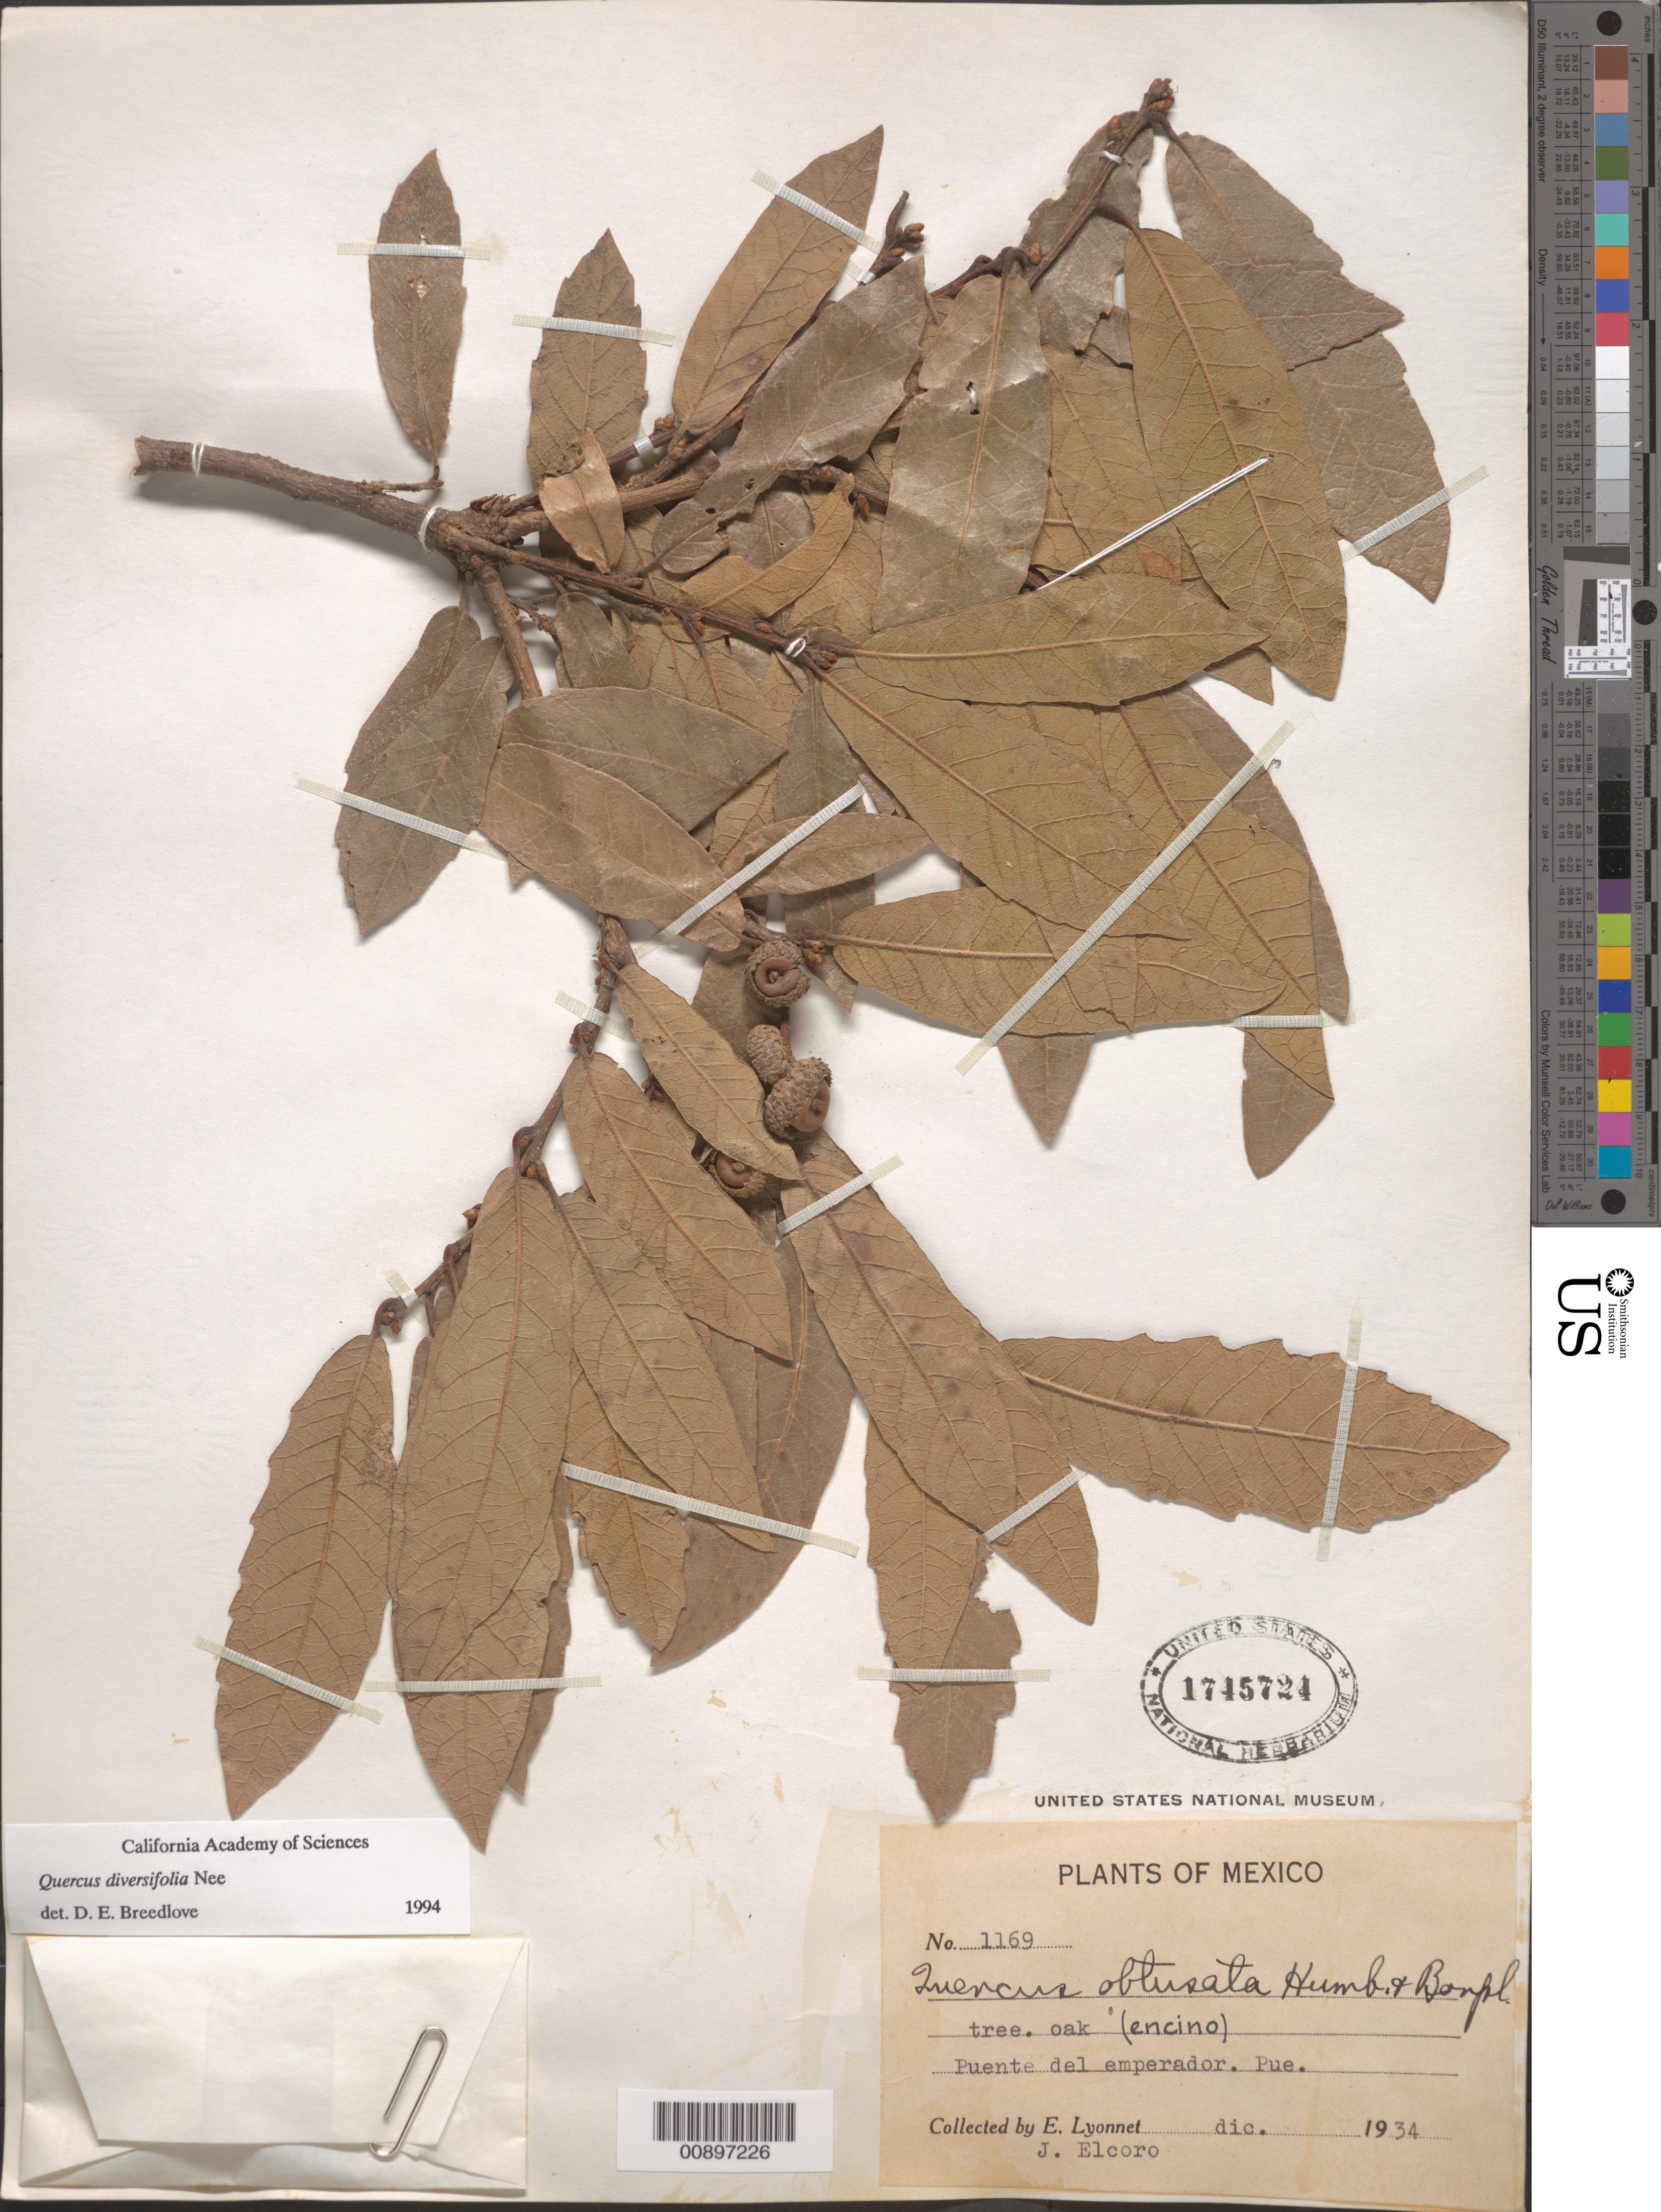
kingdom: Plantae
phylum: Tracheophyta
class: Magnoliopsida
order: Fagales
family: Fagaceae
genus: Quercus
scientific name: Quercus diversifolia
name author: Née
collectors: Bro. E. Lyonnet & J. Elcoro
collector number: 1169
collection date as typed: Dec 1934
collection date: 1934-12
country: Mexico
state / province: Puebla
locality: Puente del Emperador, Puebla.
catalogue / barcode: US 1745724